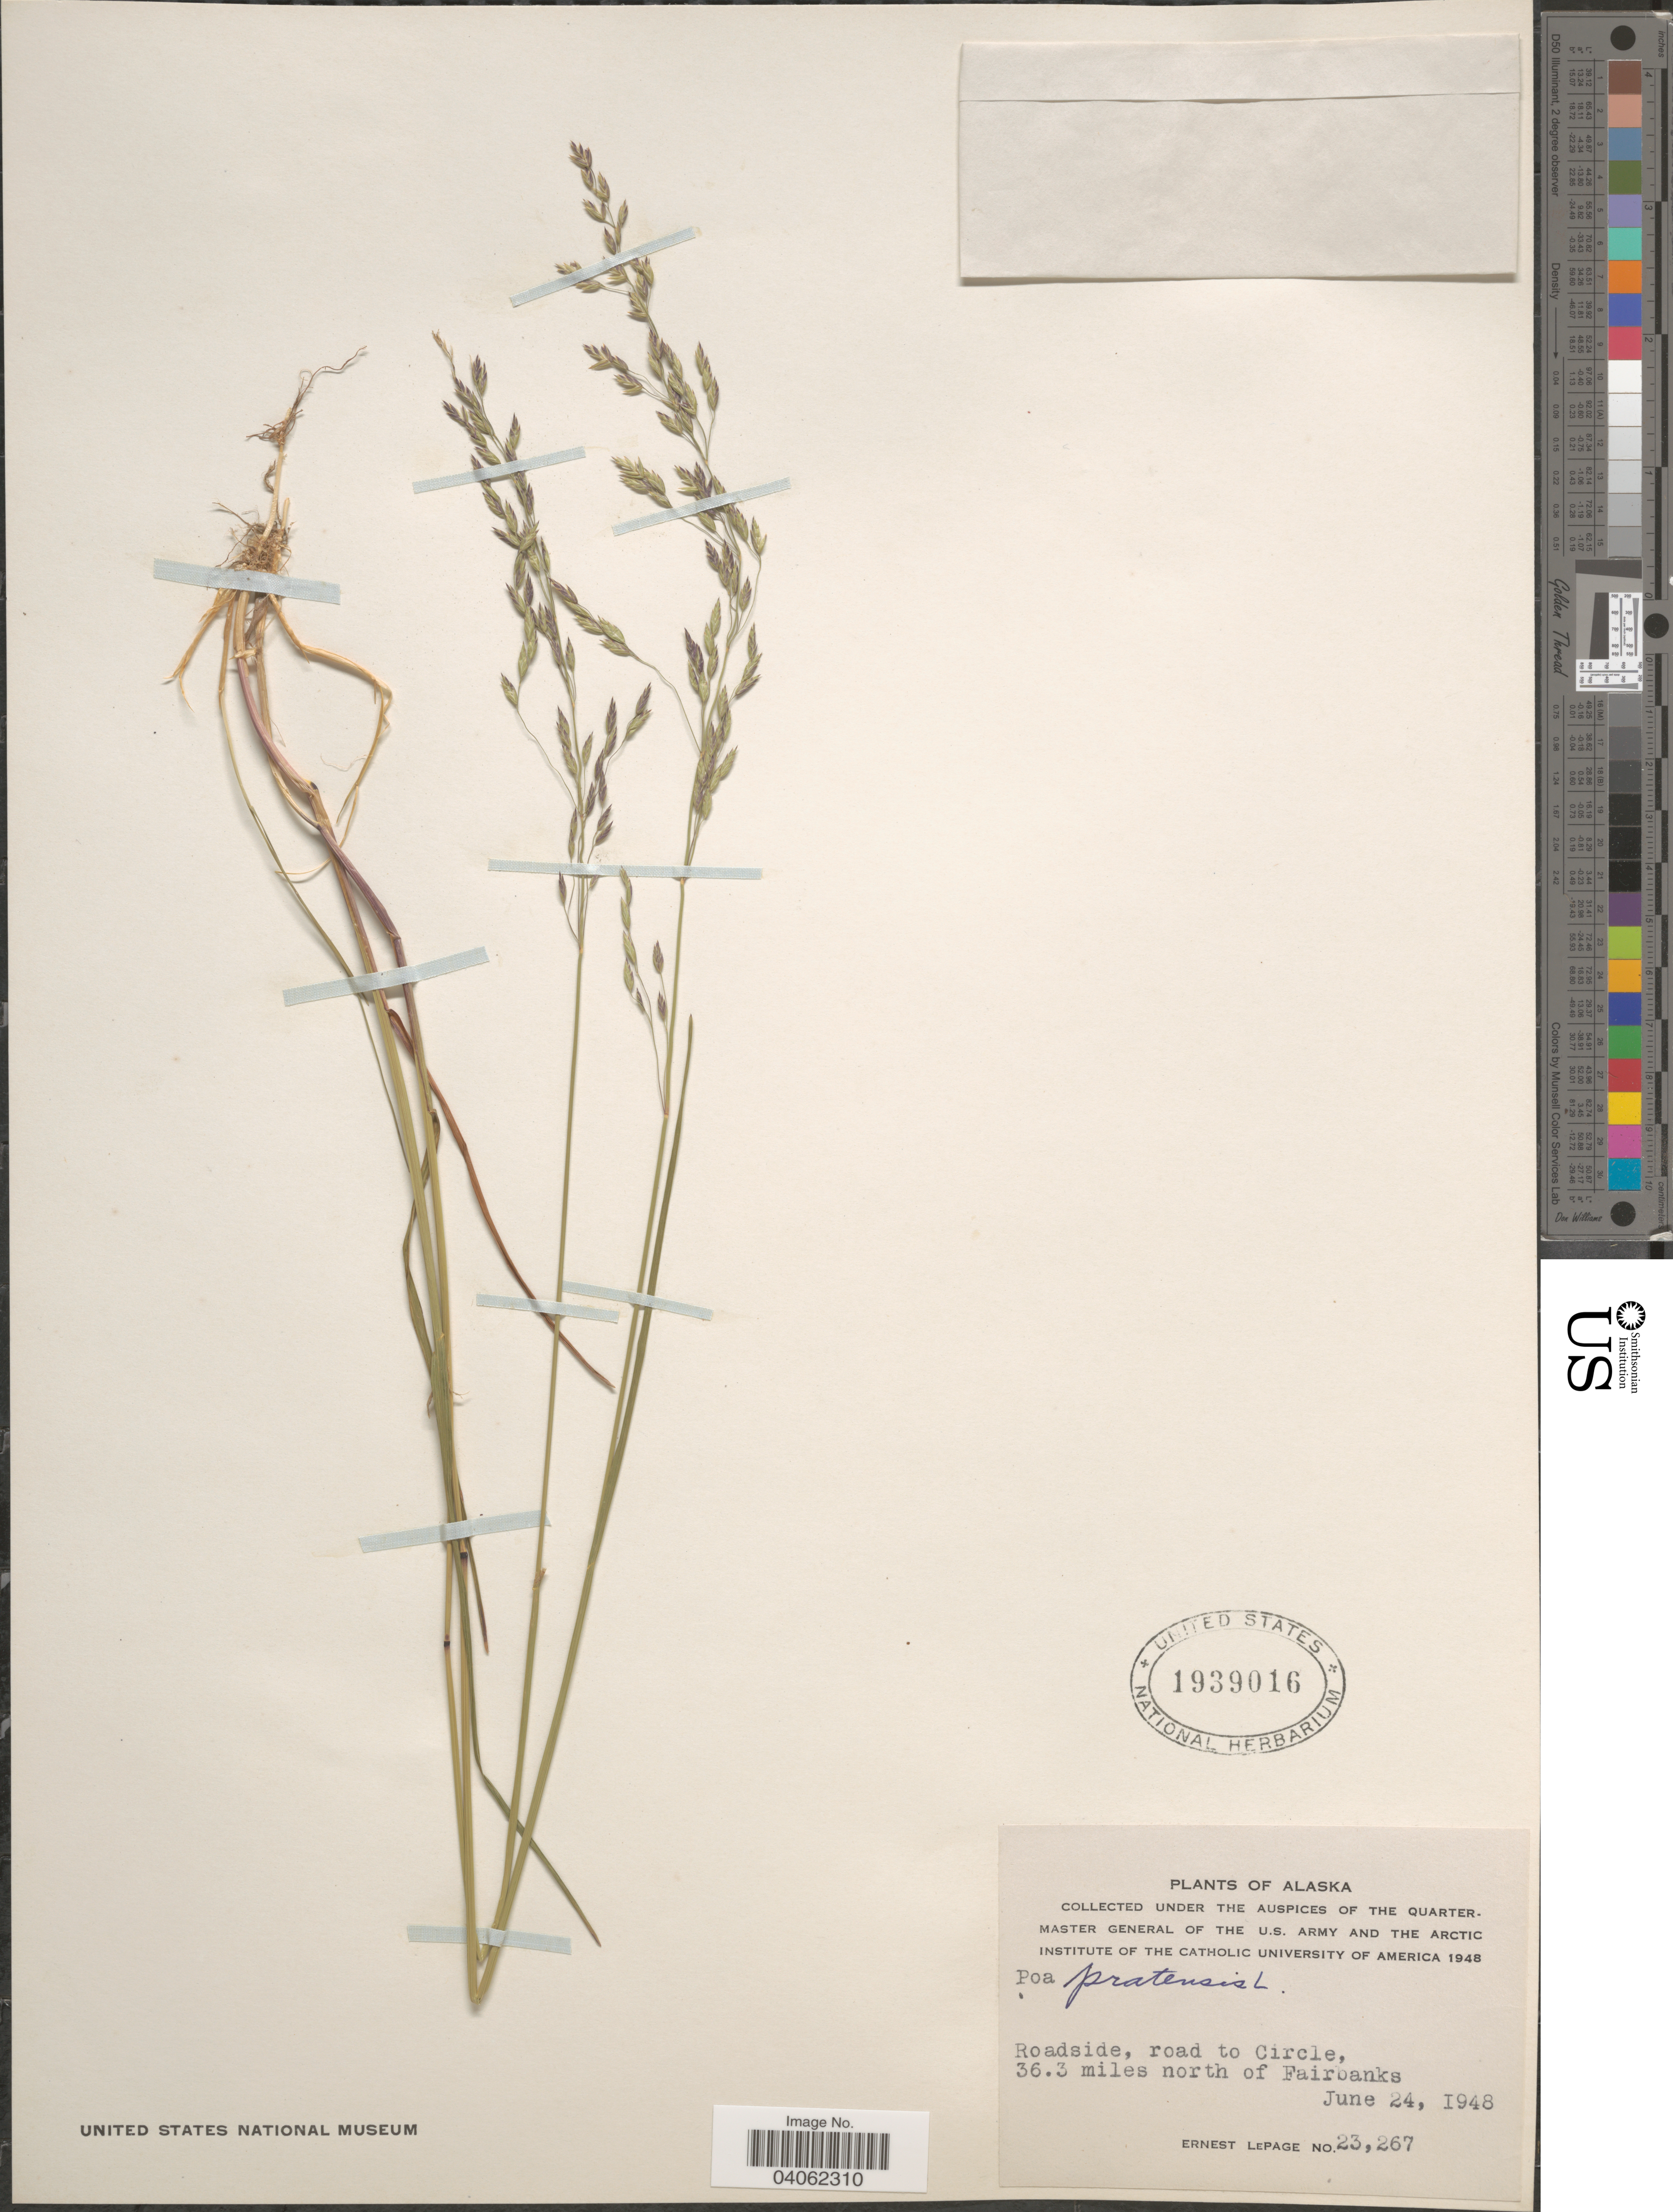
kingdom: Plantae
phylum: Tracheophyta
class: Liliopsida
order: Poales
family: Poaceae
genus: Poa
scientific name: Poa pratensis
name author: L.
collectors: E. Lepage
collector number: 23267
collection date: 1948-06-24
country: United States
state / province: Alaska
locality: Roadside, road to Circle, 36.3 miles north of Fairbanks.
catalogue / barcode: US 1939016